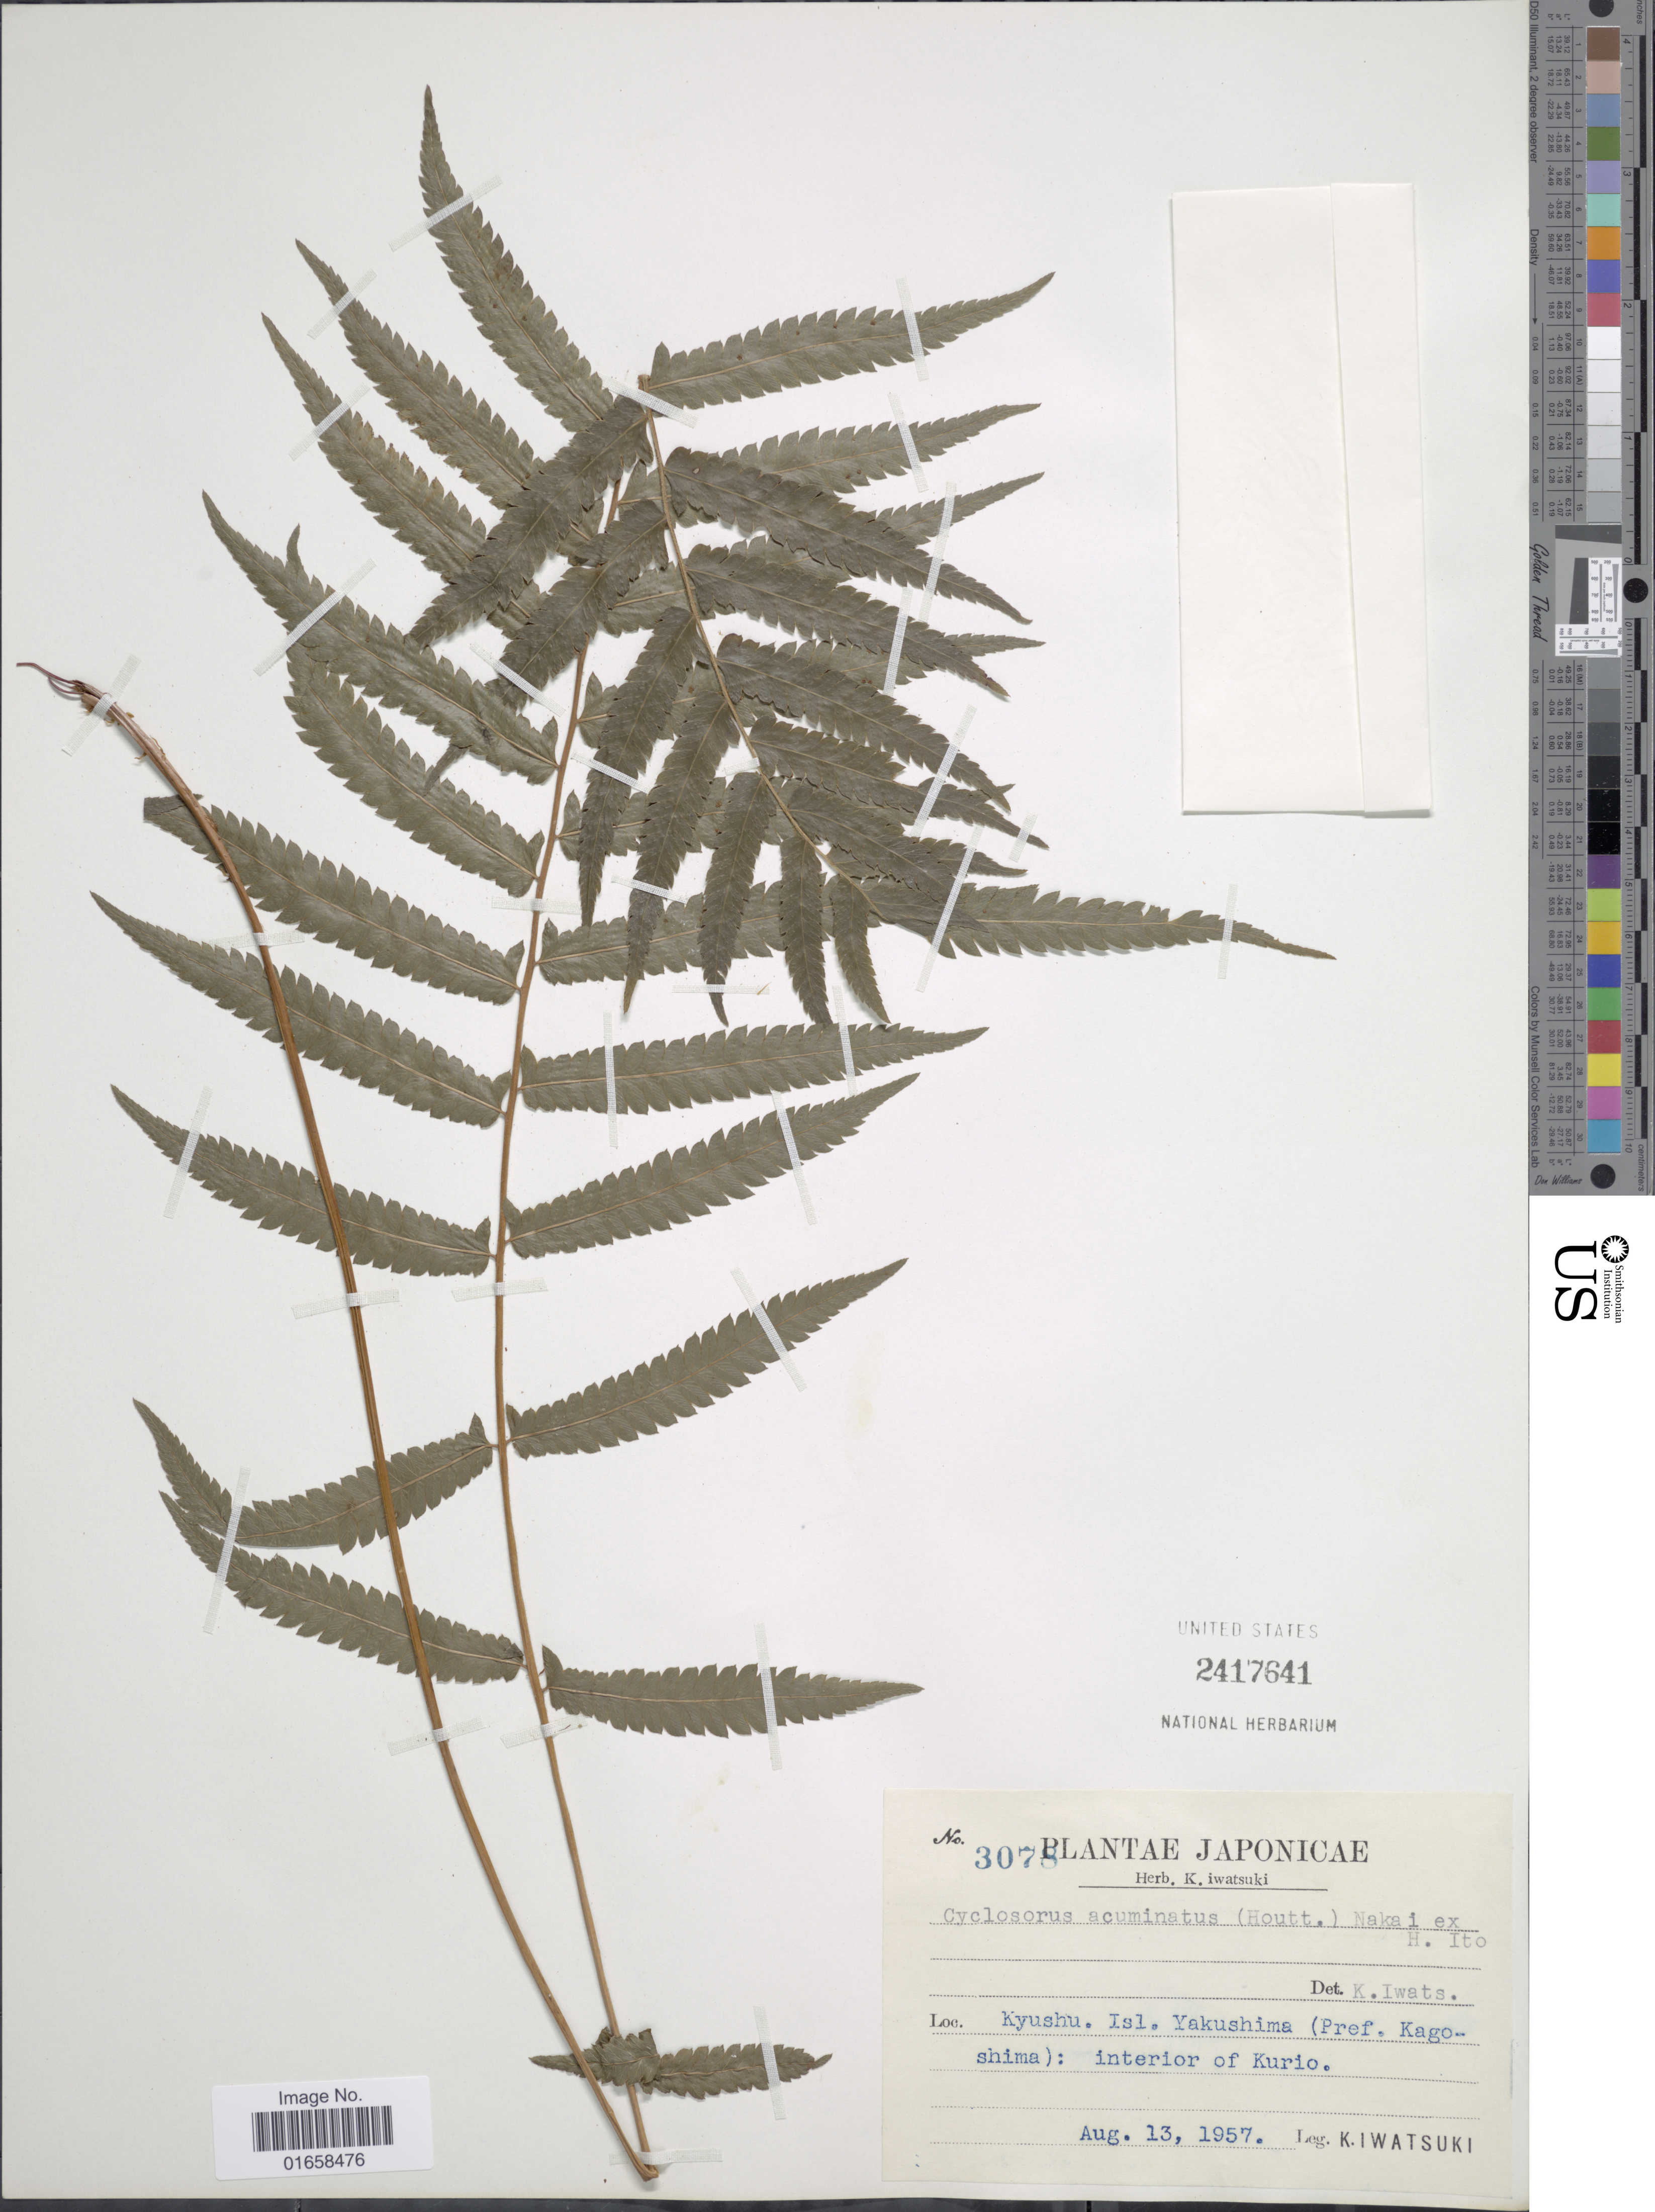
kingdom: Plantae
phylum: Tracheophyta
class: Polypodiopsida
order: Polypodiales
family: Thelypteridaceae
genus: Christella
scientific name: Christella acuminata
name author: (Houtt.) H. Lév.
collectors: K. Iwatsuki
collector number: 3078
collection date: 1957-08-13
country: Japan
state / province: Kagosima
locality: Kyushu. Isl. Yakushima (Pref. Kagoshima): interior of Kurio.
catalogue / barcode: US 2417641